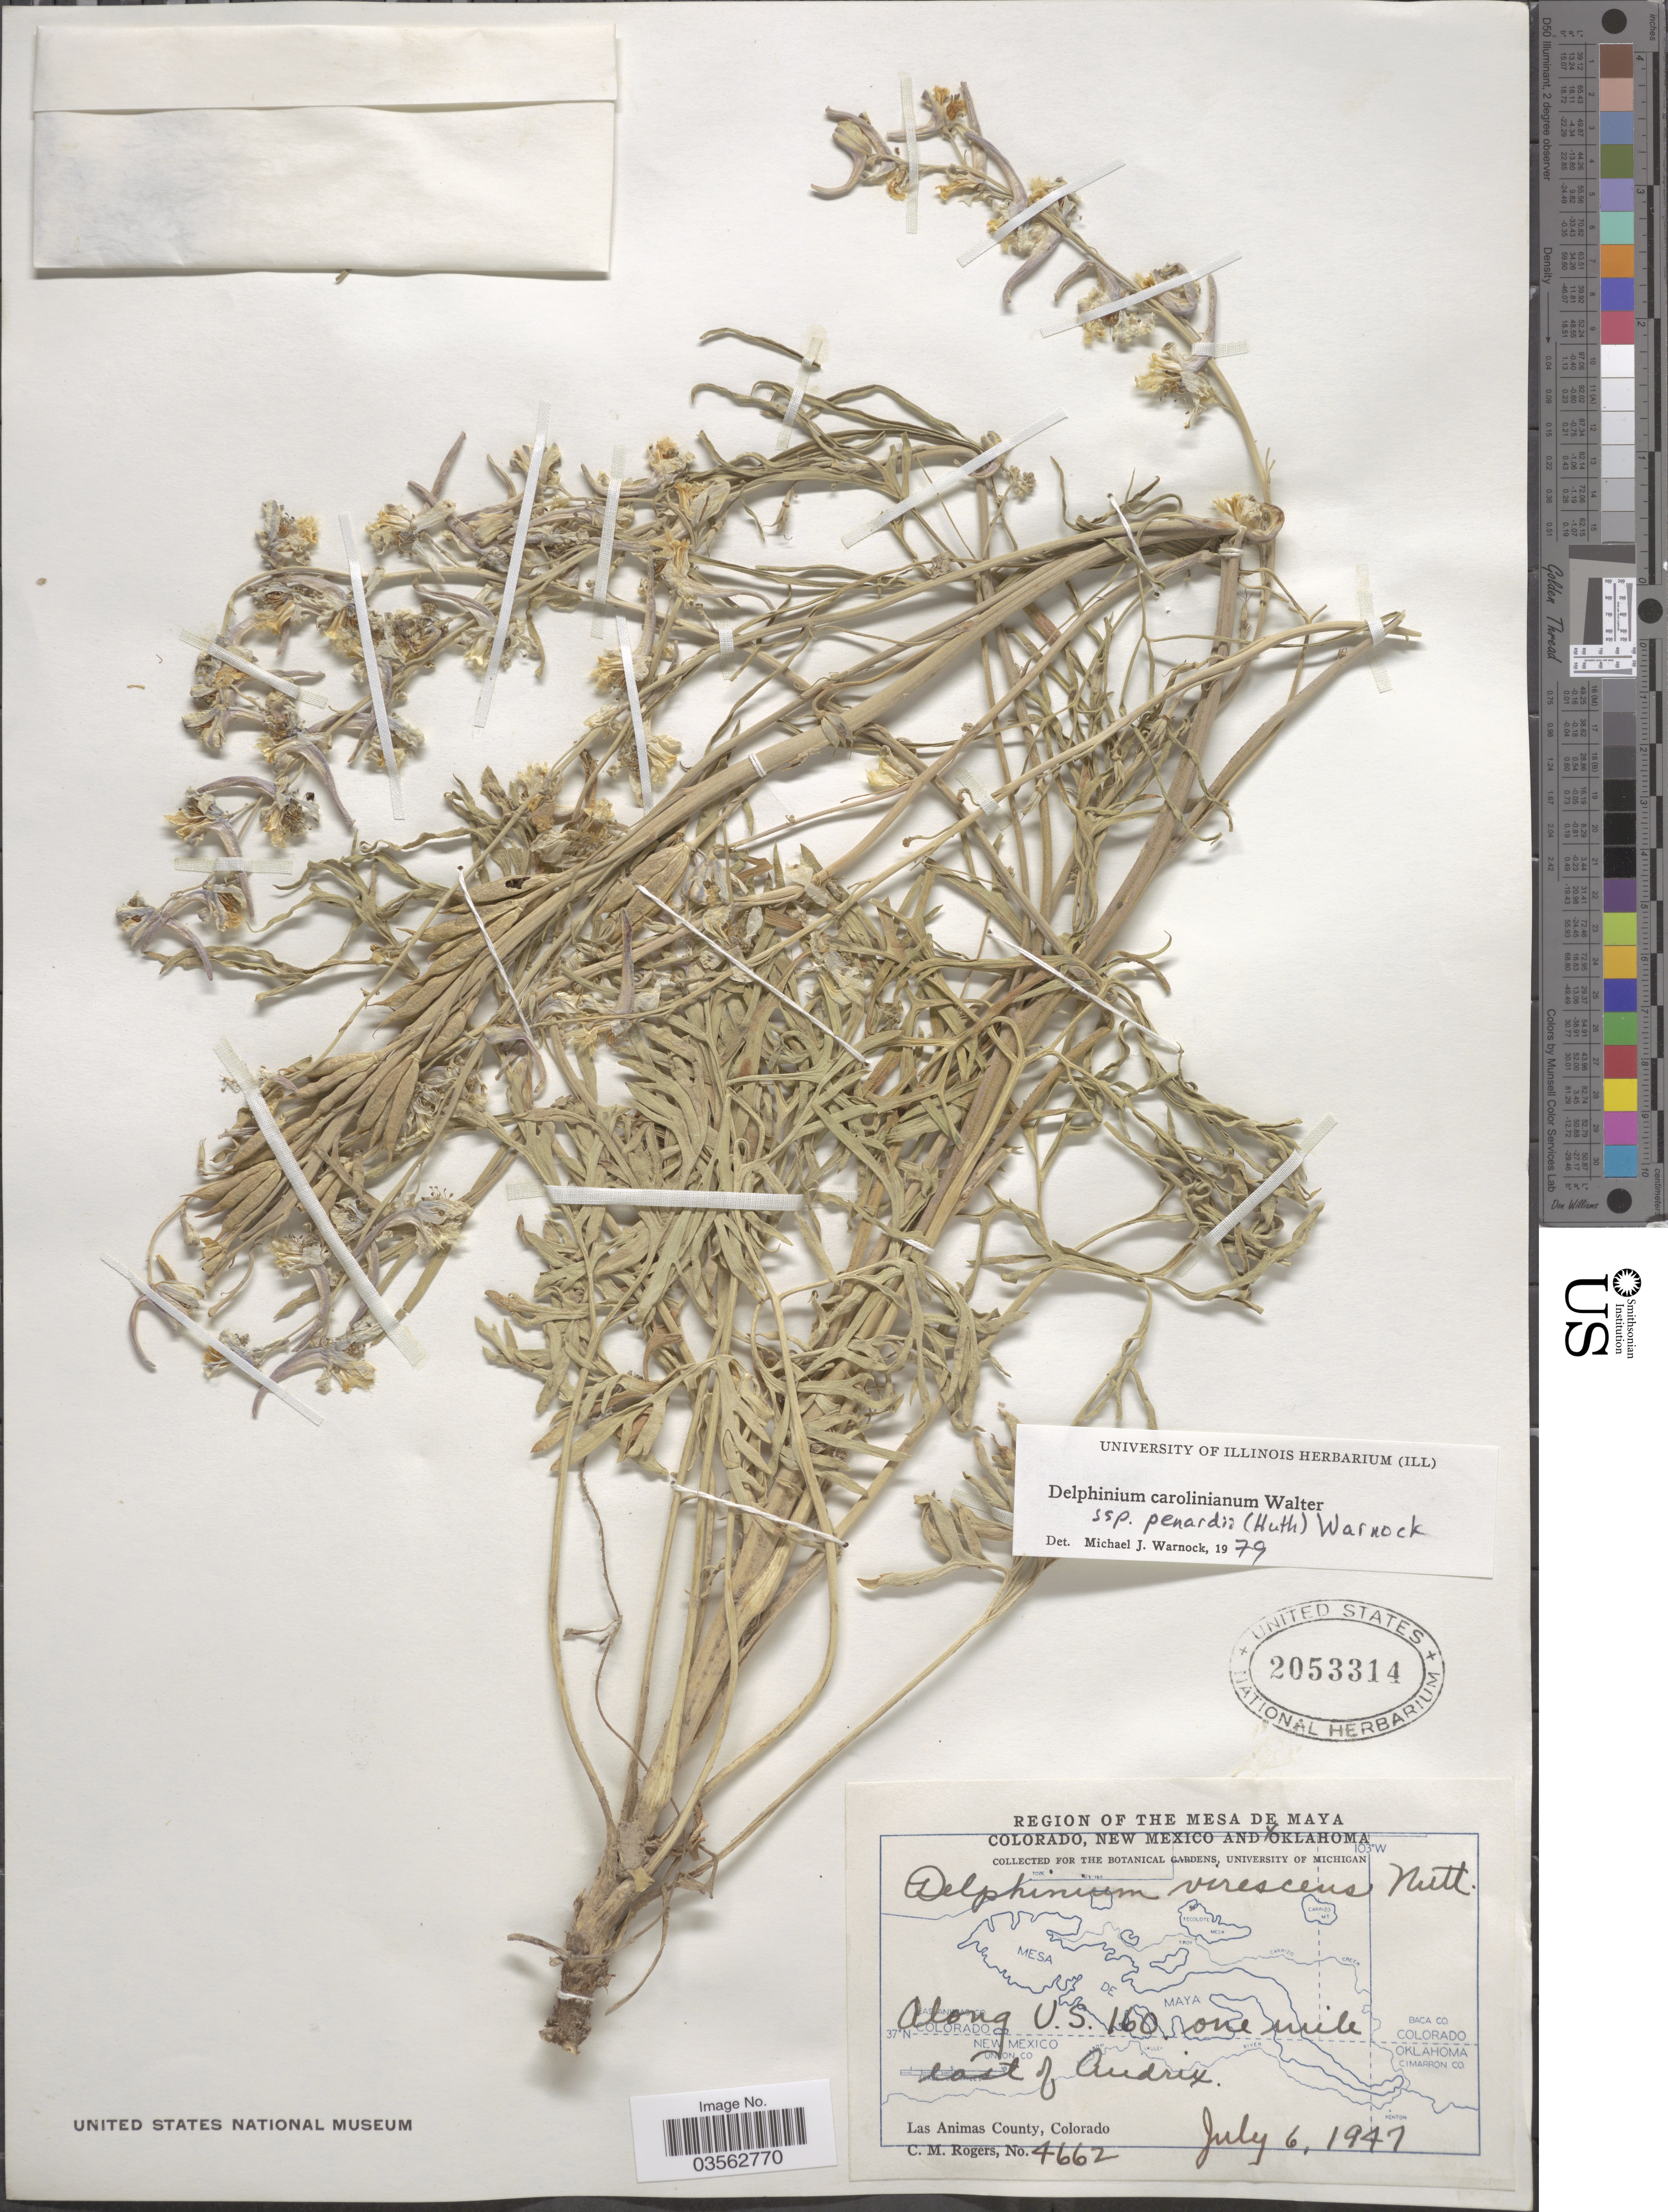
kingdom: Plantae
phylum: Tracheophyta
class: Magnoliopsida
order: Ranunculales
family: Ranunculaceae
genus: Delphinium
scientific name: Delphinium carolinianum subsp. penardii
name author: (Huth) M.J. Warnock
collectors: C. M. Rogers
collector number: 4662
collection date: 1947-07-06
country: United States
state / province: Colorado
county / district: Las Animas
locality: Along U.S. 160, one mile east of Andrix, Las Animas County.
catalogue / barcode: US 2053314